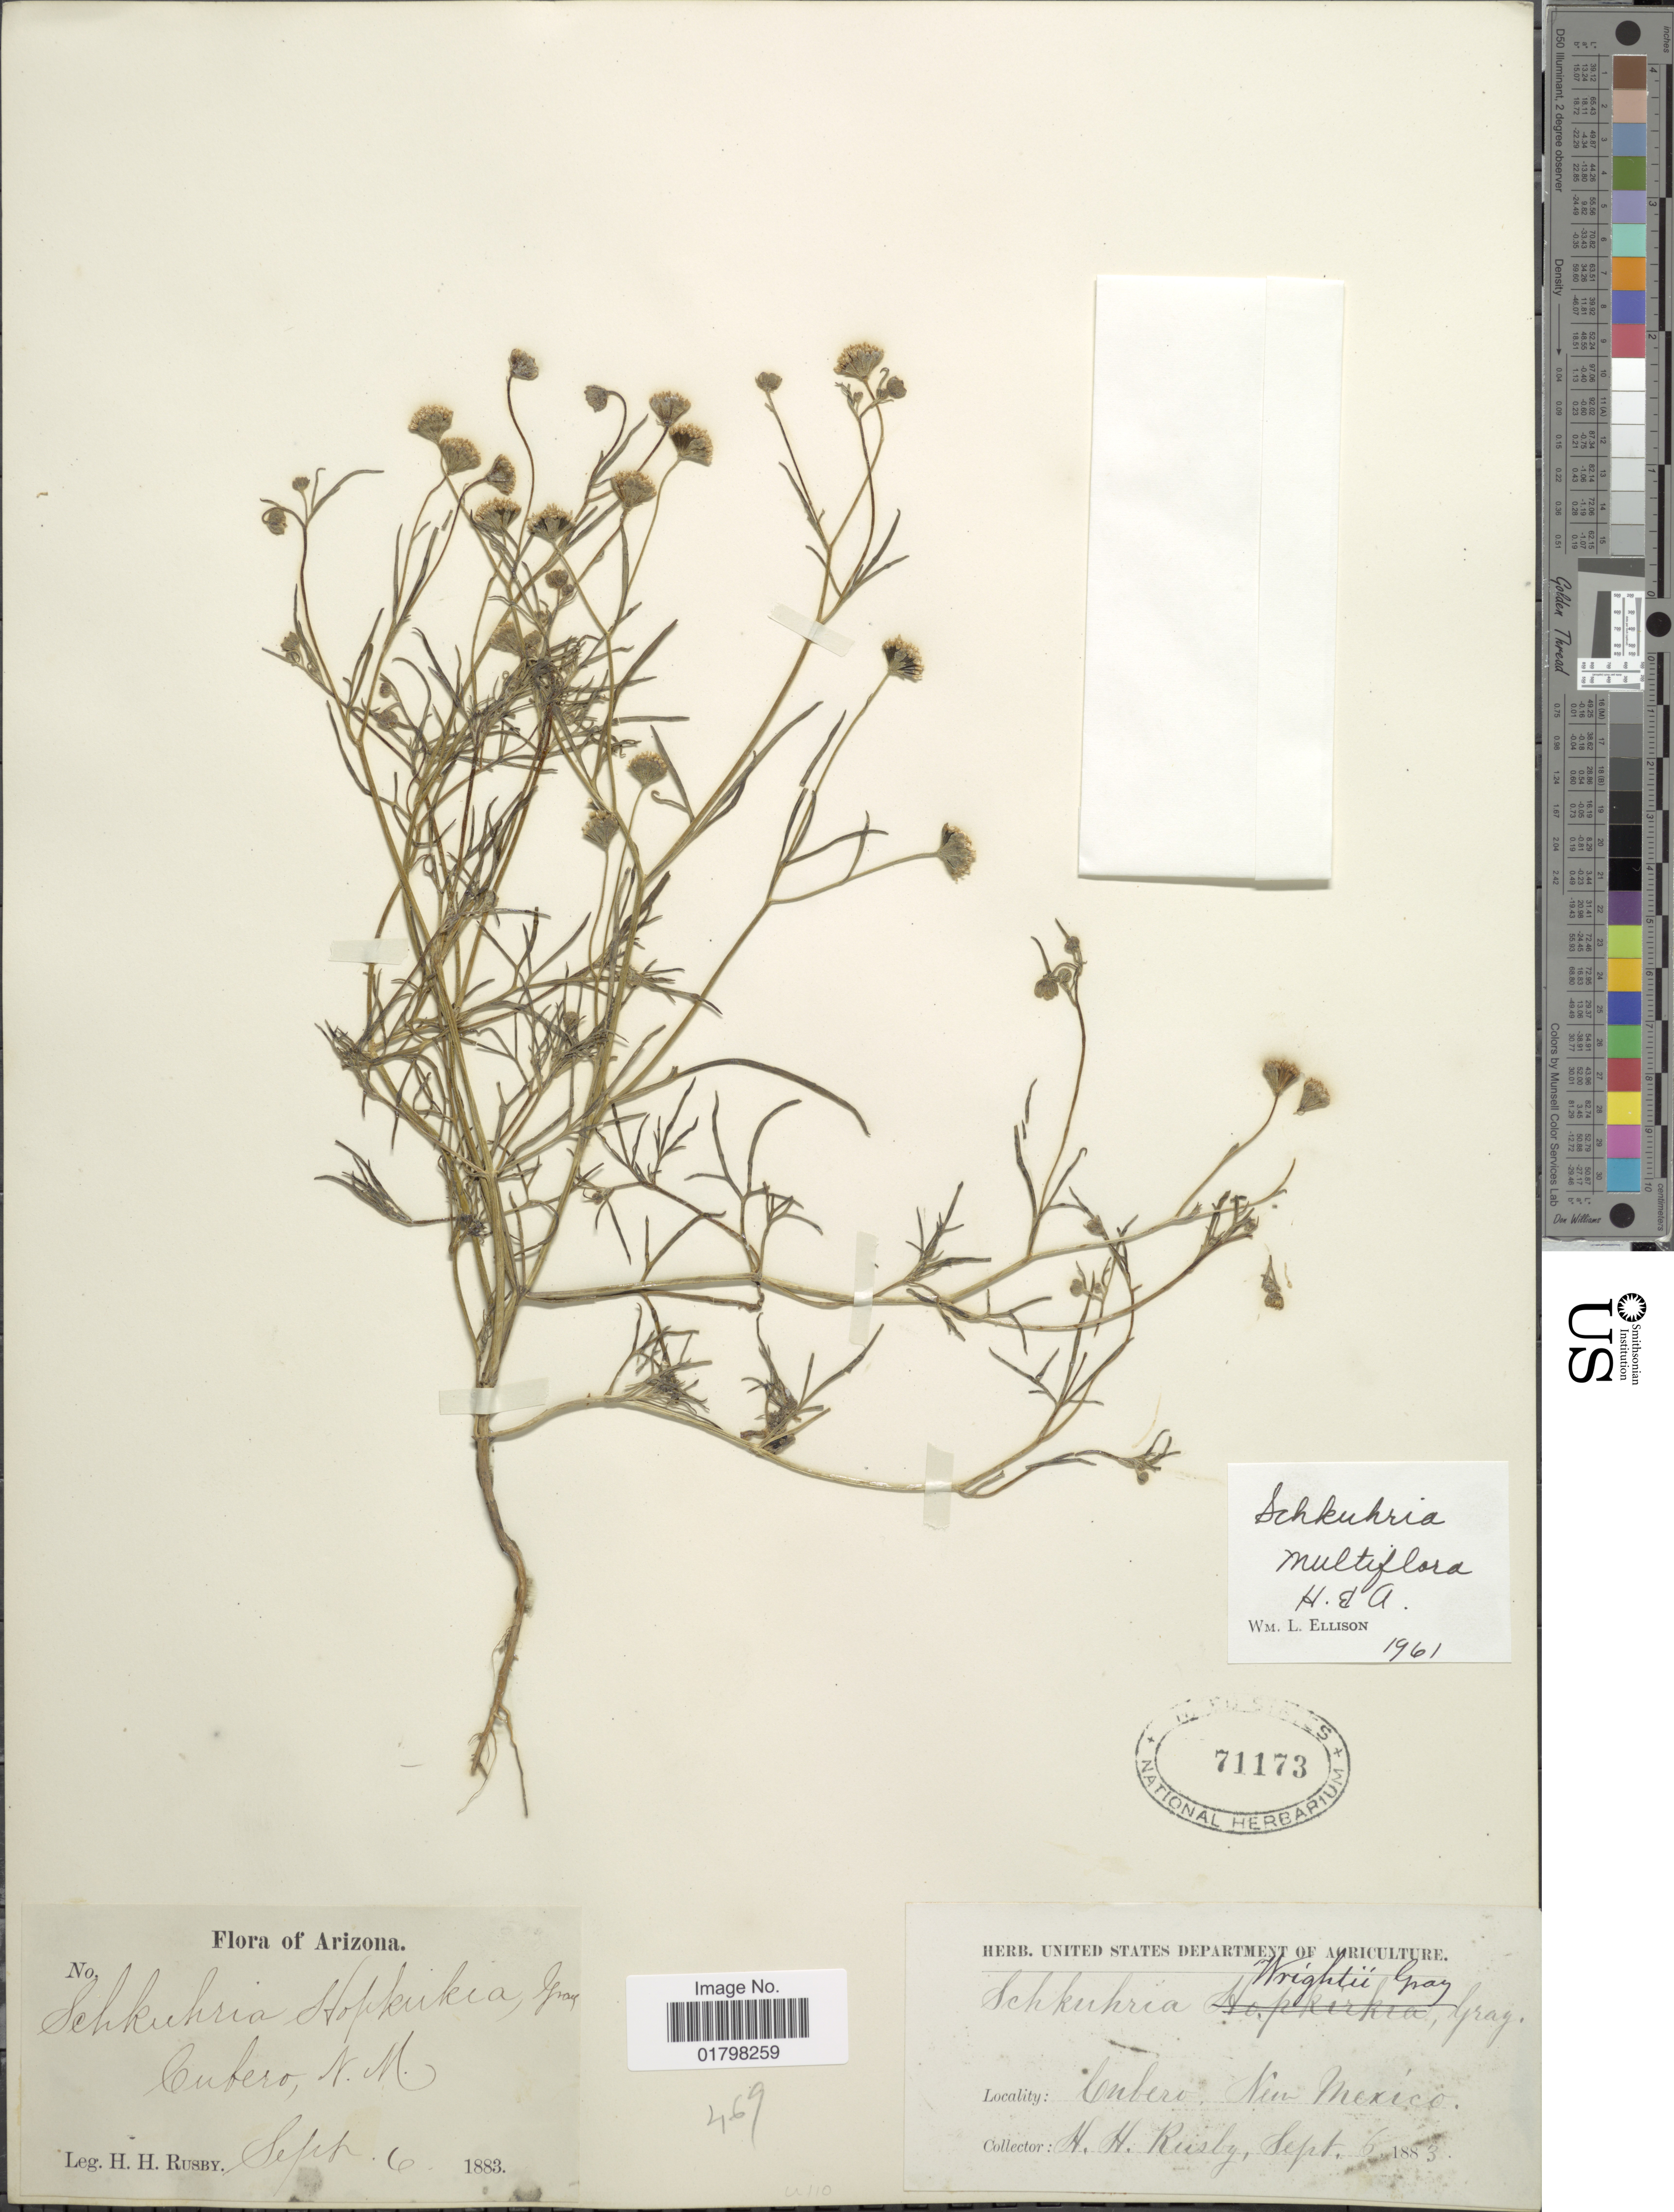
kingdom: Plantae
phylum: Tracheophyta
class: Magnoliopsida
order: Asterales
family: Asteraceae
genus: Schkuhria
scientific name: Schkuhria multiflora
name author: Hook. & Arn.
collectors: H. H. Rusby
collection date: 1883-09-06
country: United States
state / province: New Mexico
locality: Arizona, Cubero, N. M.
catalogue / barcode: US 71173